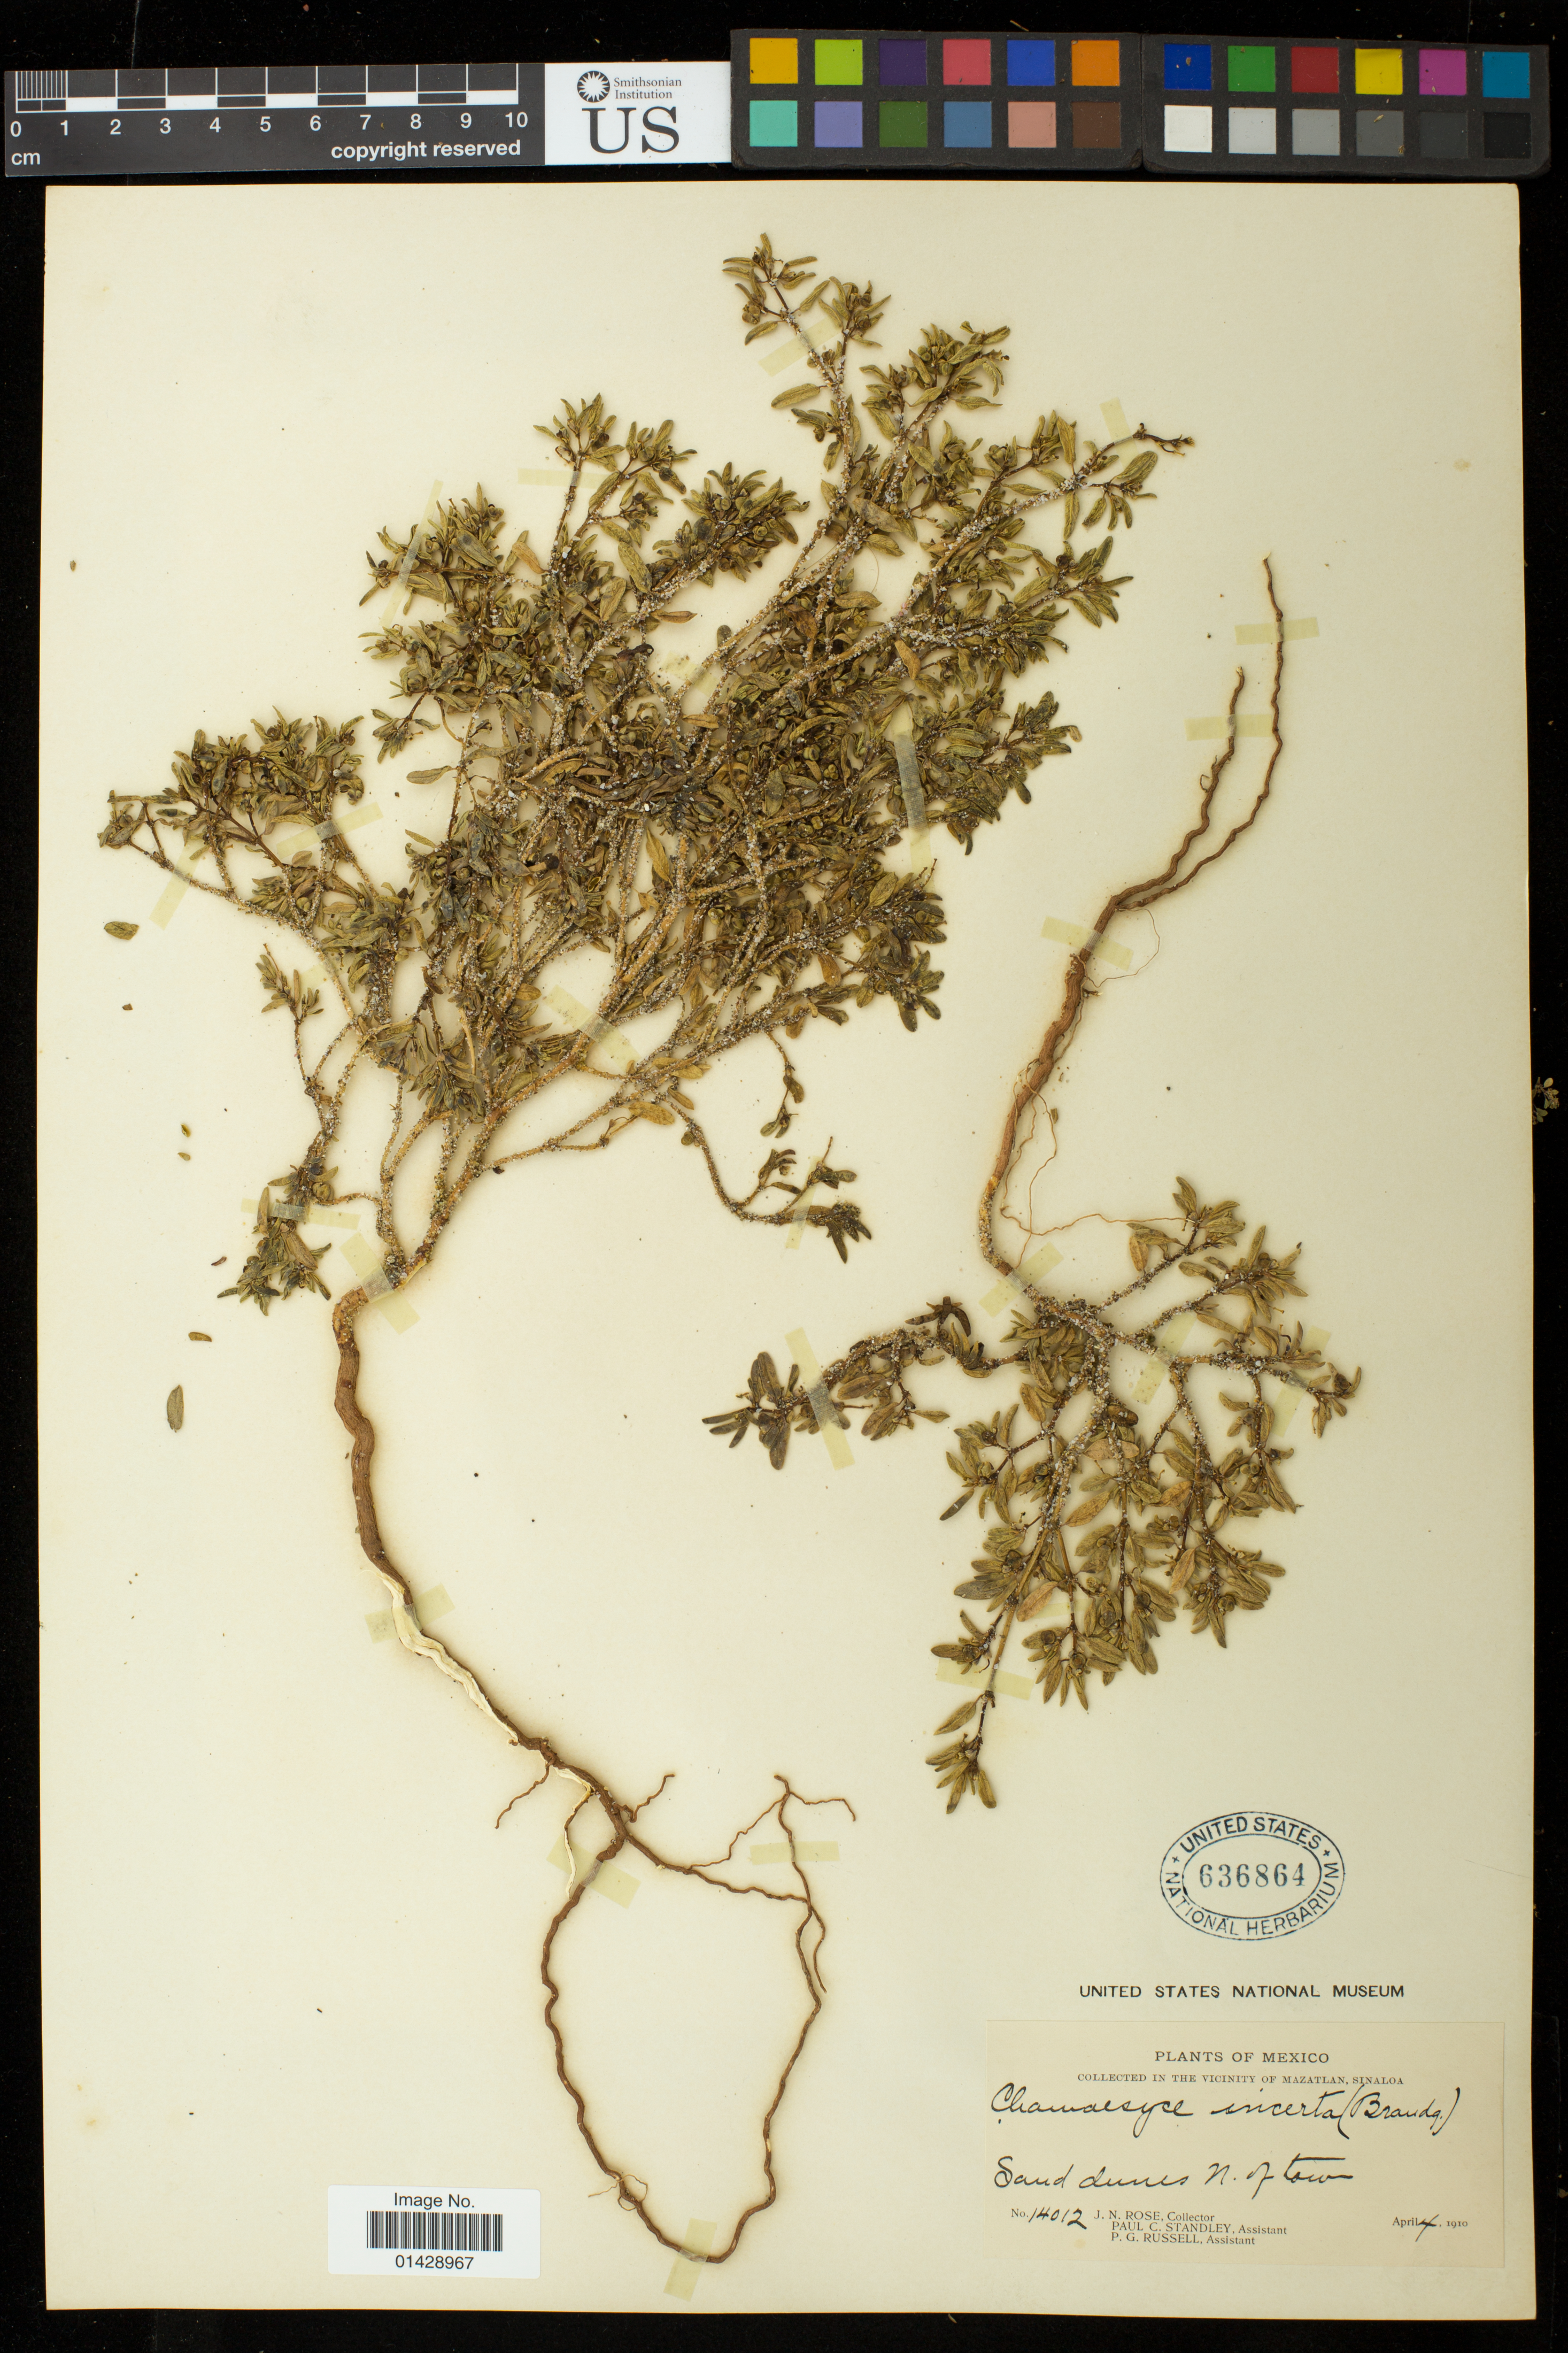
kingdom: Plantae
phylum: Tracheophyta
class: Magnoliopsida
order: Malpighiales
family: Euphorbiaceae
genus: Euphorbia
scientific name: Euphorbia incerta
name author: Brandegee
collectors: J. N. Rose, P. C. Standley & P. G. Russell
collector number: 14012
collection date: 1910-04-04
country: Mexico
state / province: Sinaloa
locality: Vicinity of Mazatlan; Sand dunes N. of town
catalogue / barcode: US 636864